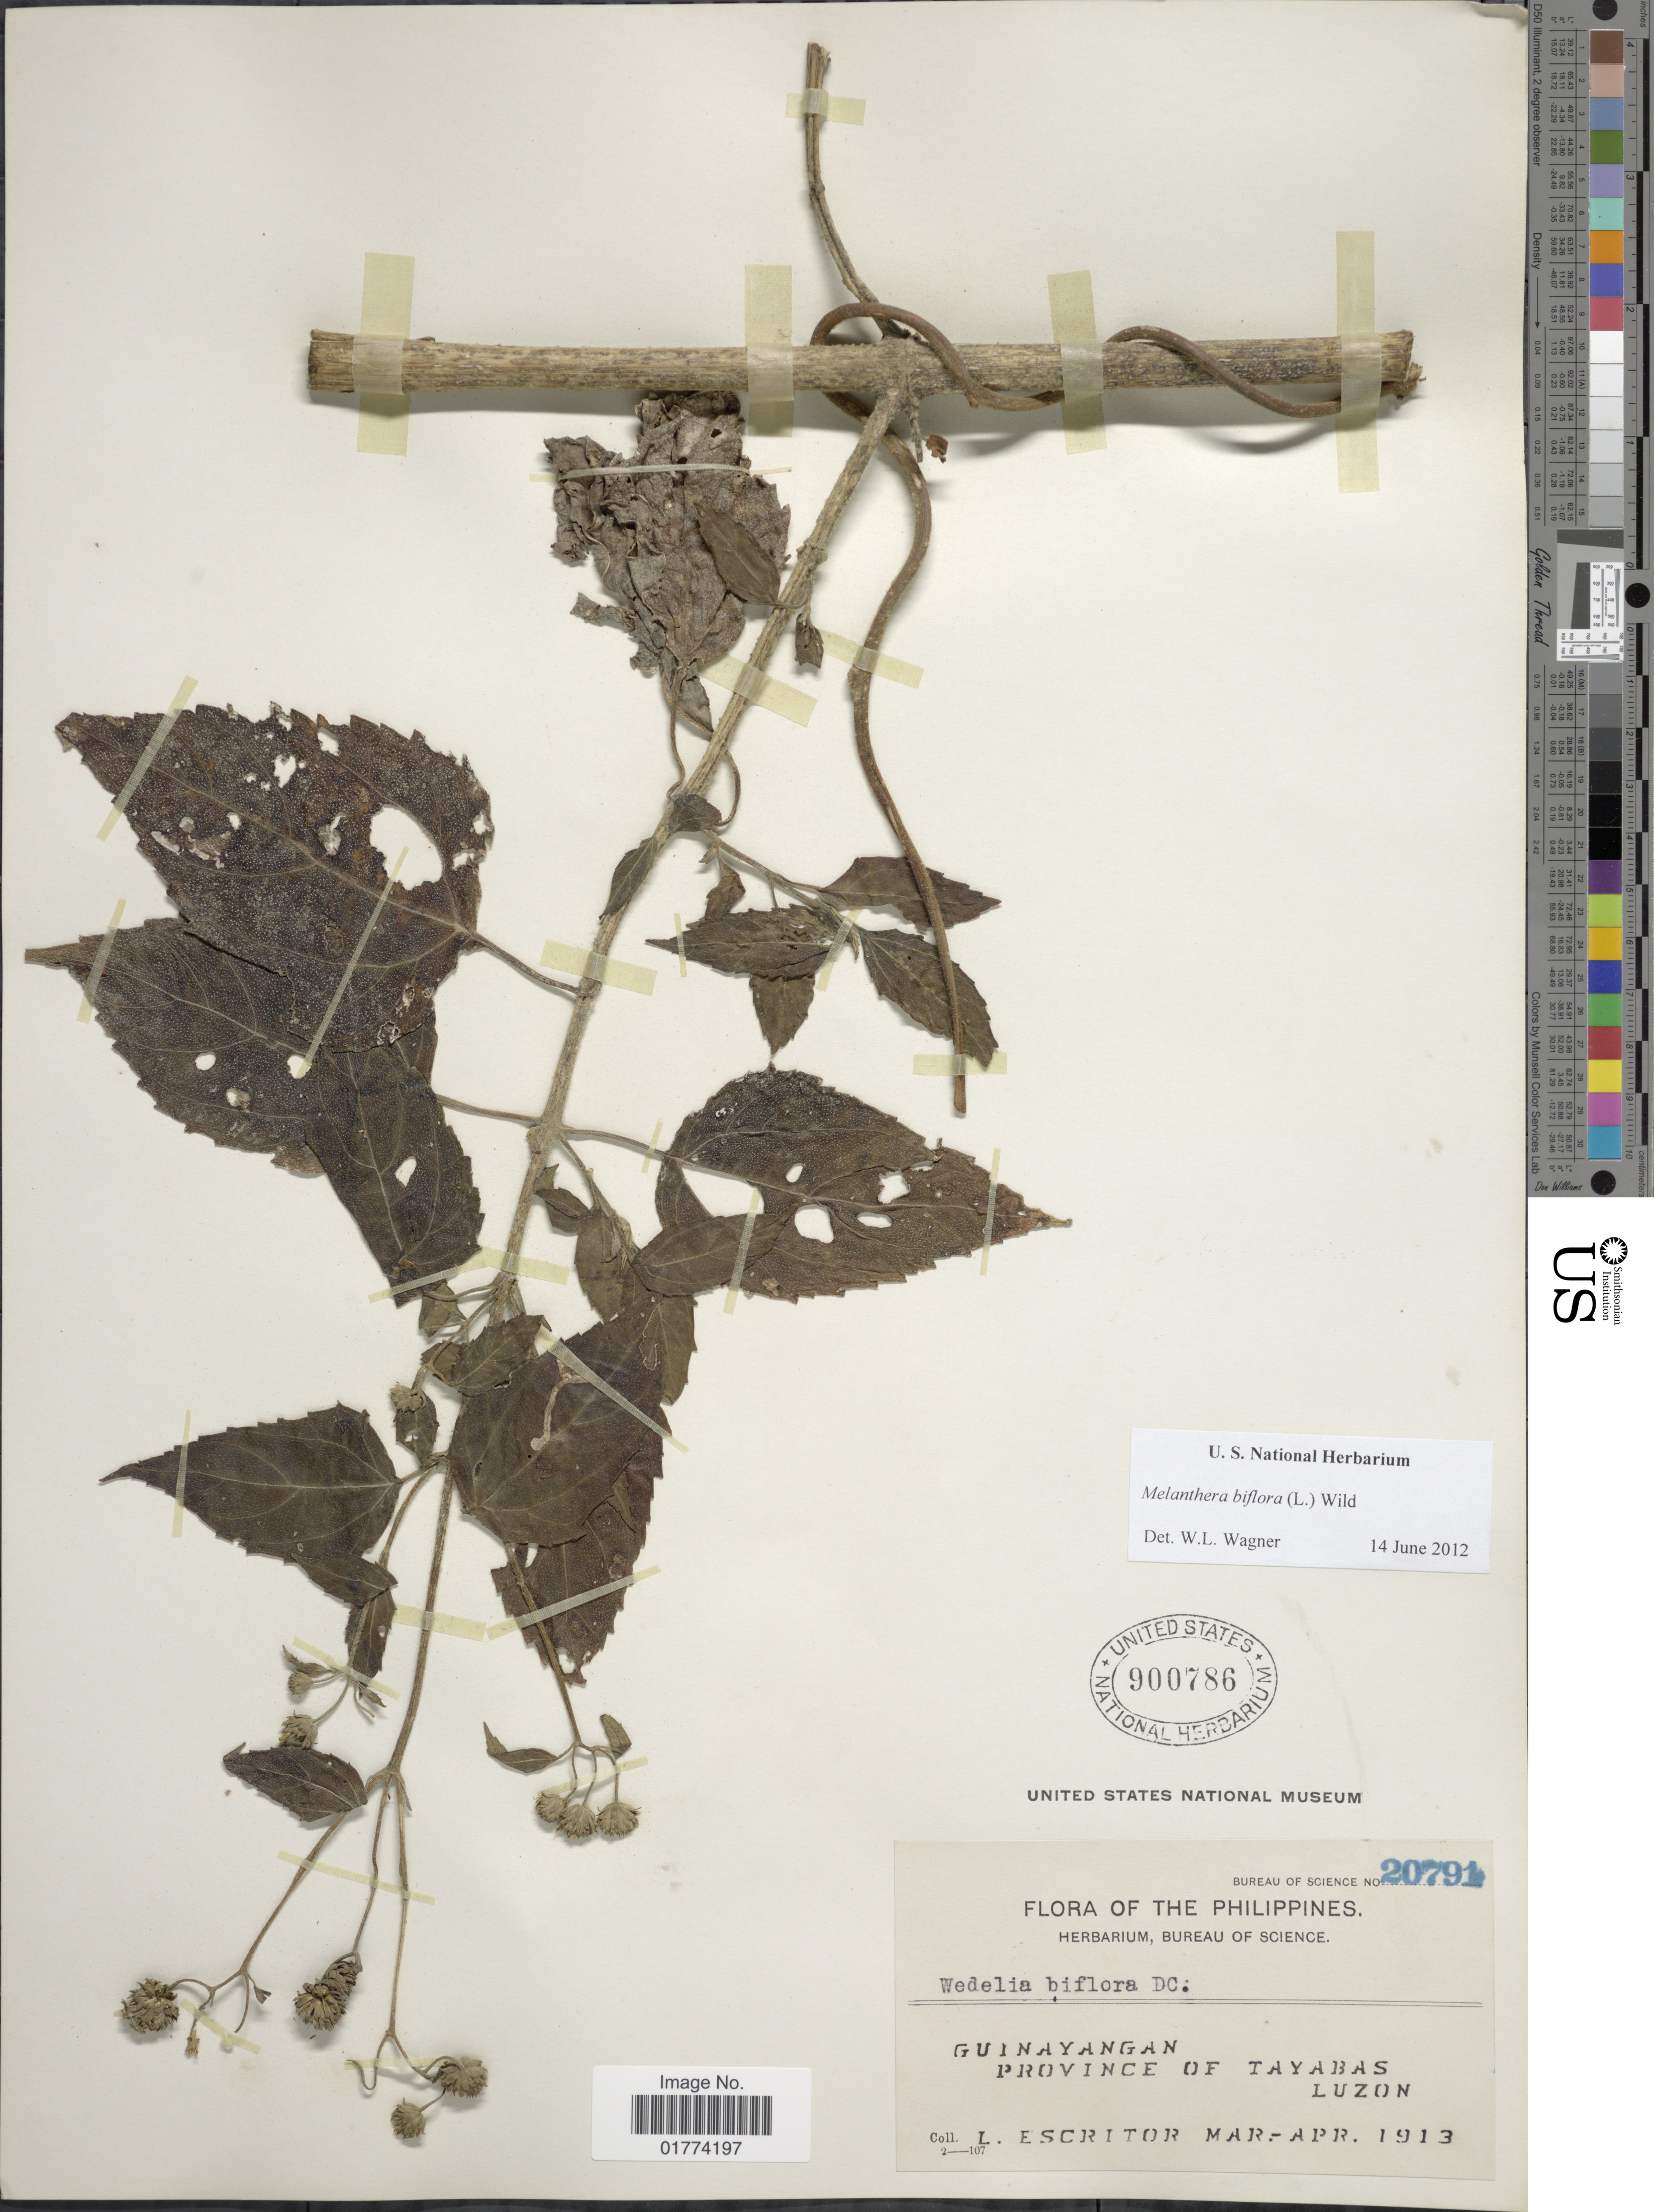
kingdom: Plantae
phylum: Tracheophyta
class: Magnoliopsida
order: Asterales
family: Asteraceae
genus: Wollastonia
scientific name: Wollastonia biflora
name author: (L.) DC.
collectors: L. Escritor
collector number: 20791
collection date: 1913-03/1913-04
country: Philippines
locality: Guinayangan, Province of Tayabas, Luzon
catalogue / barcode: US 900786